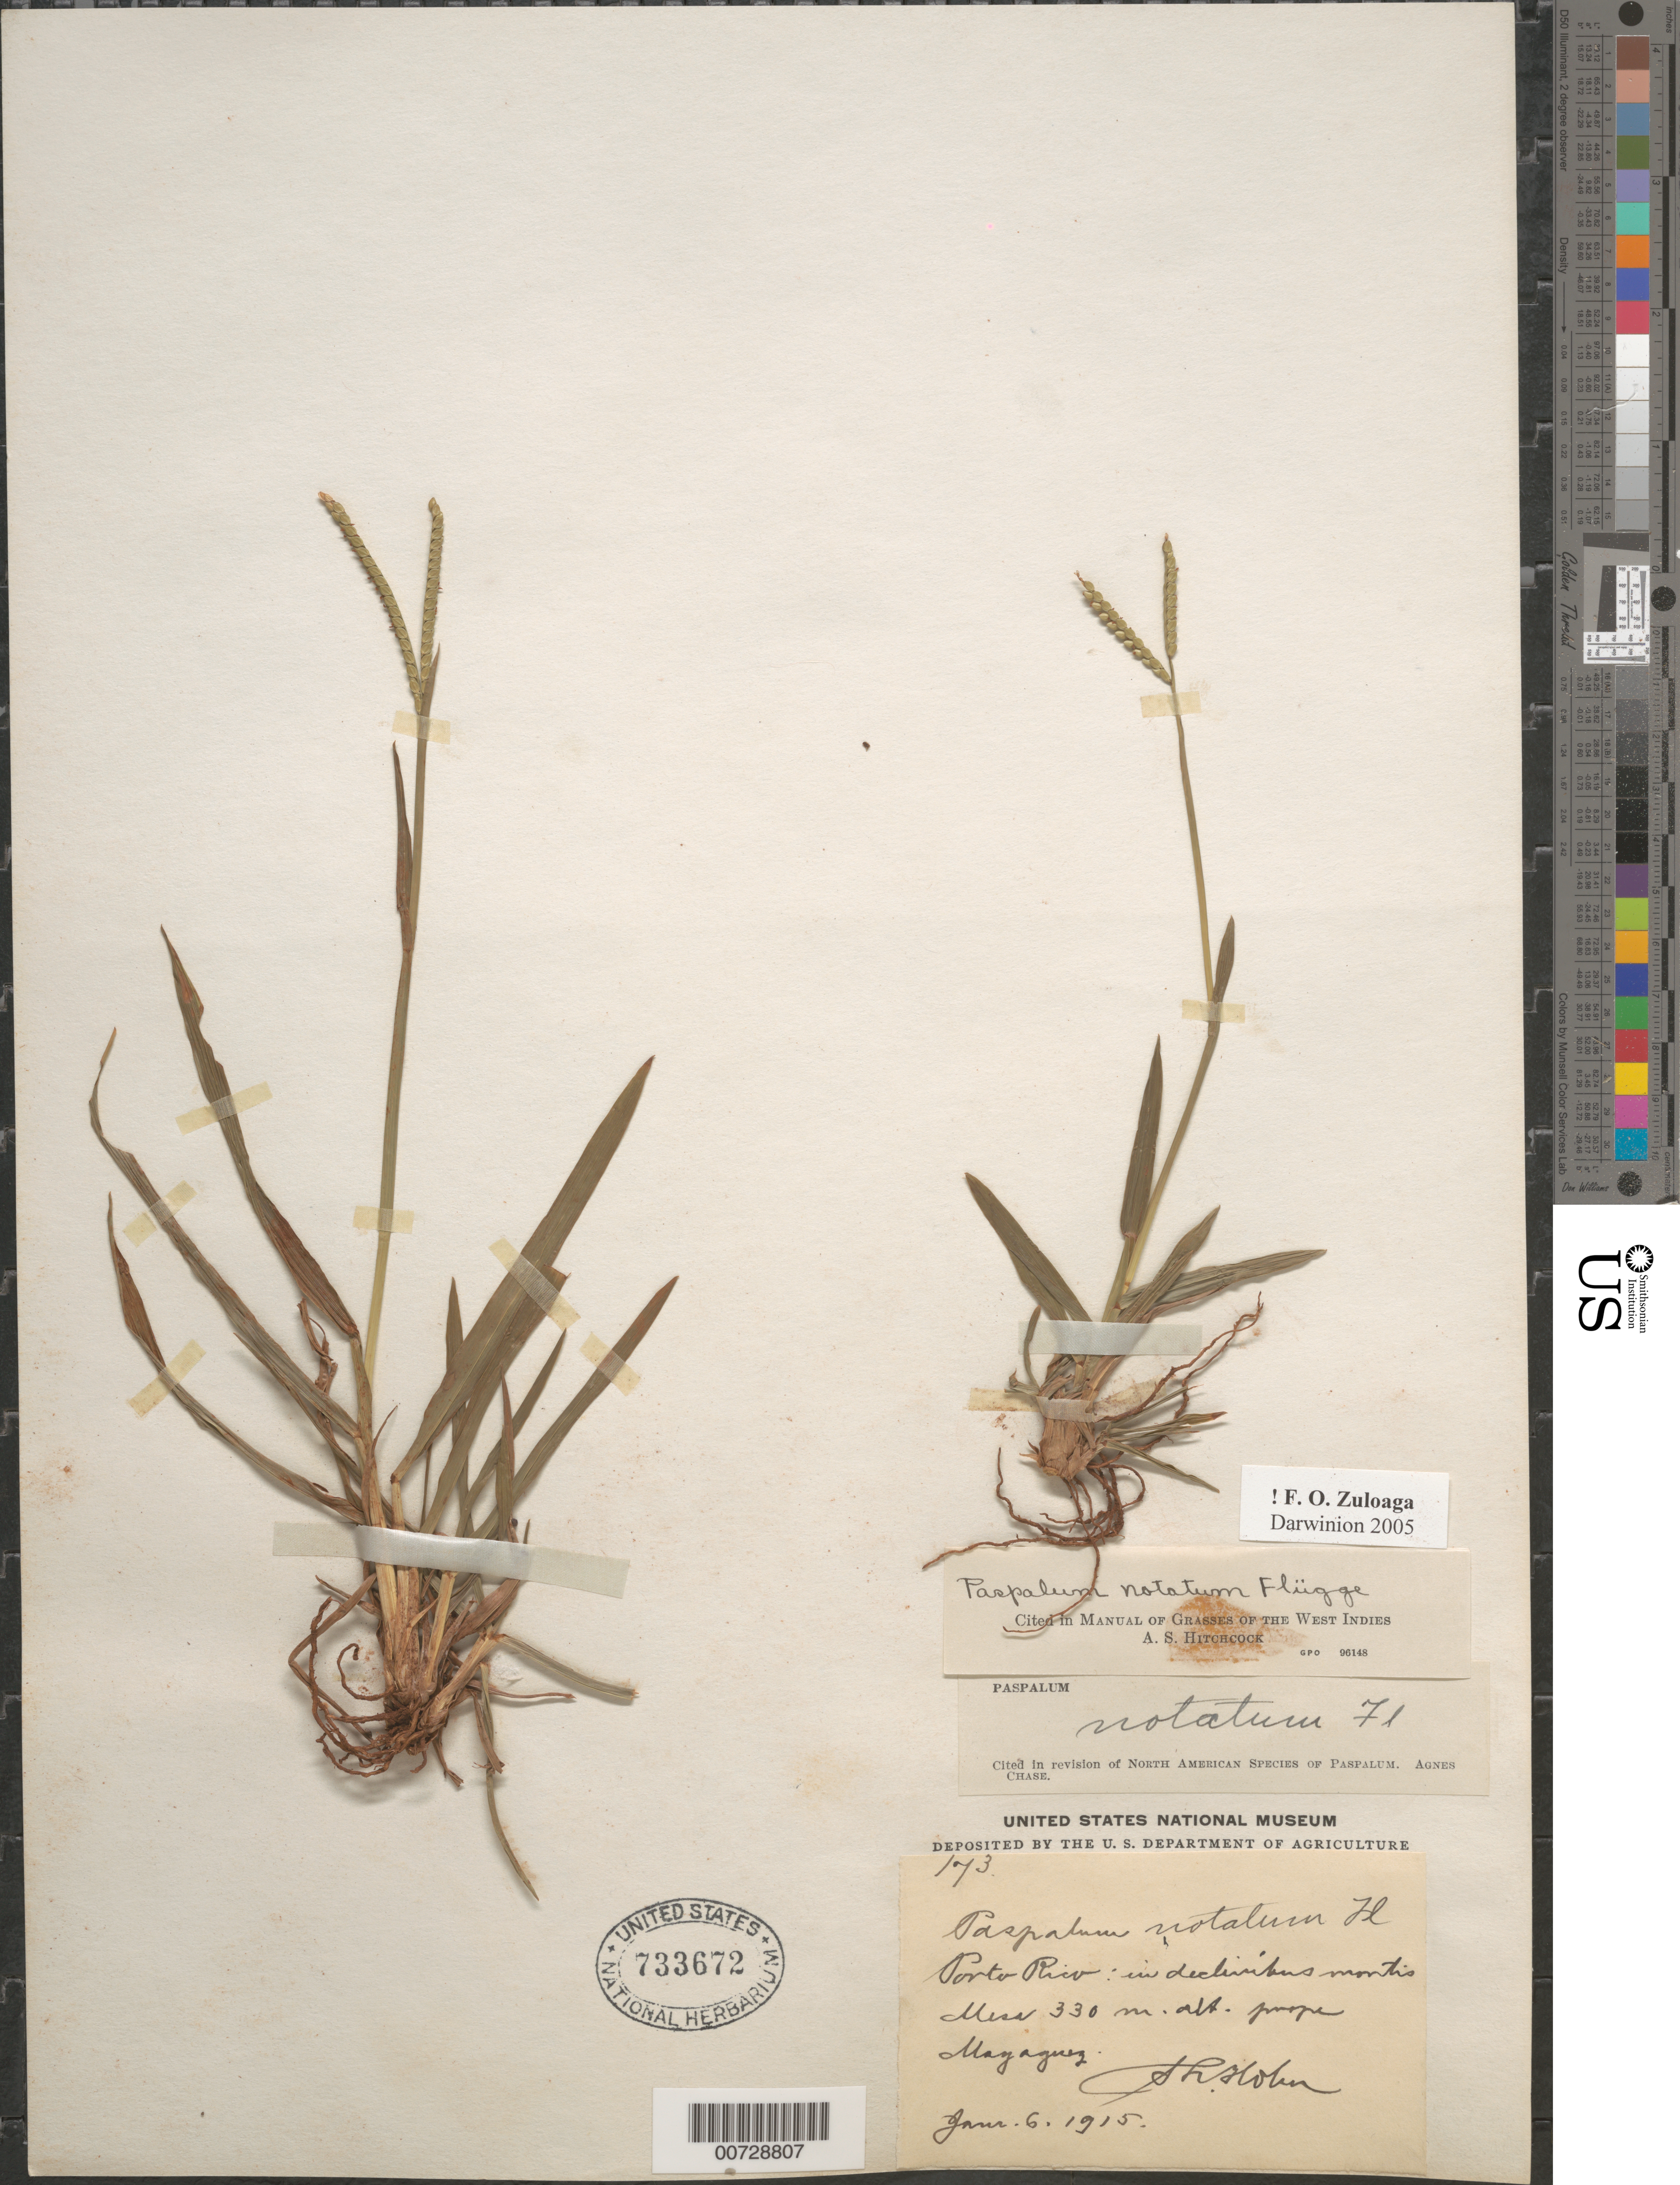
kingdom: Plantae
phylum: Tracheophyta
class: Liliopsida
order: Poales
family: Poaceae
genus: Paspalum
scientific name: Paspalum notatum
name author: Flüggé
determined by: Hitchcock, Albert S.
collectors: H. T. Holm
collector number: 173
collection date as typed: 06 Jan 1915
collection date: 1915-01-06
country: Puerto Rico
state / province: Mayagüez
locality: Montis Mesa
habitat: In declivibus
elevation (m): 330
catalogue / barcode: US 733672